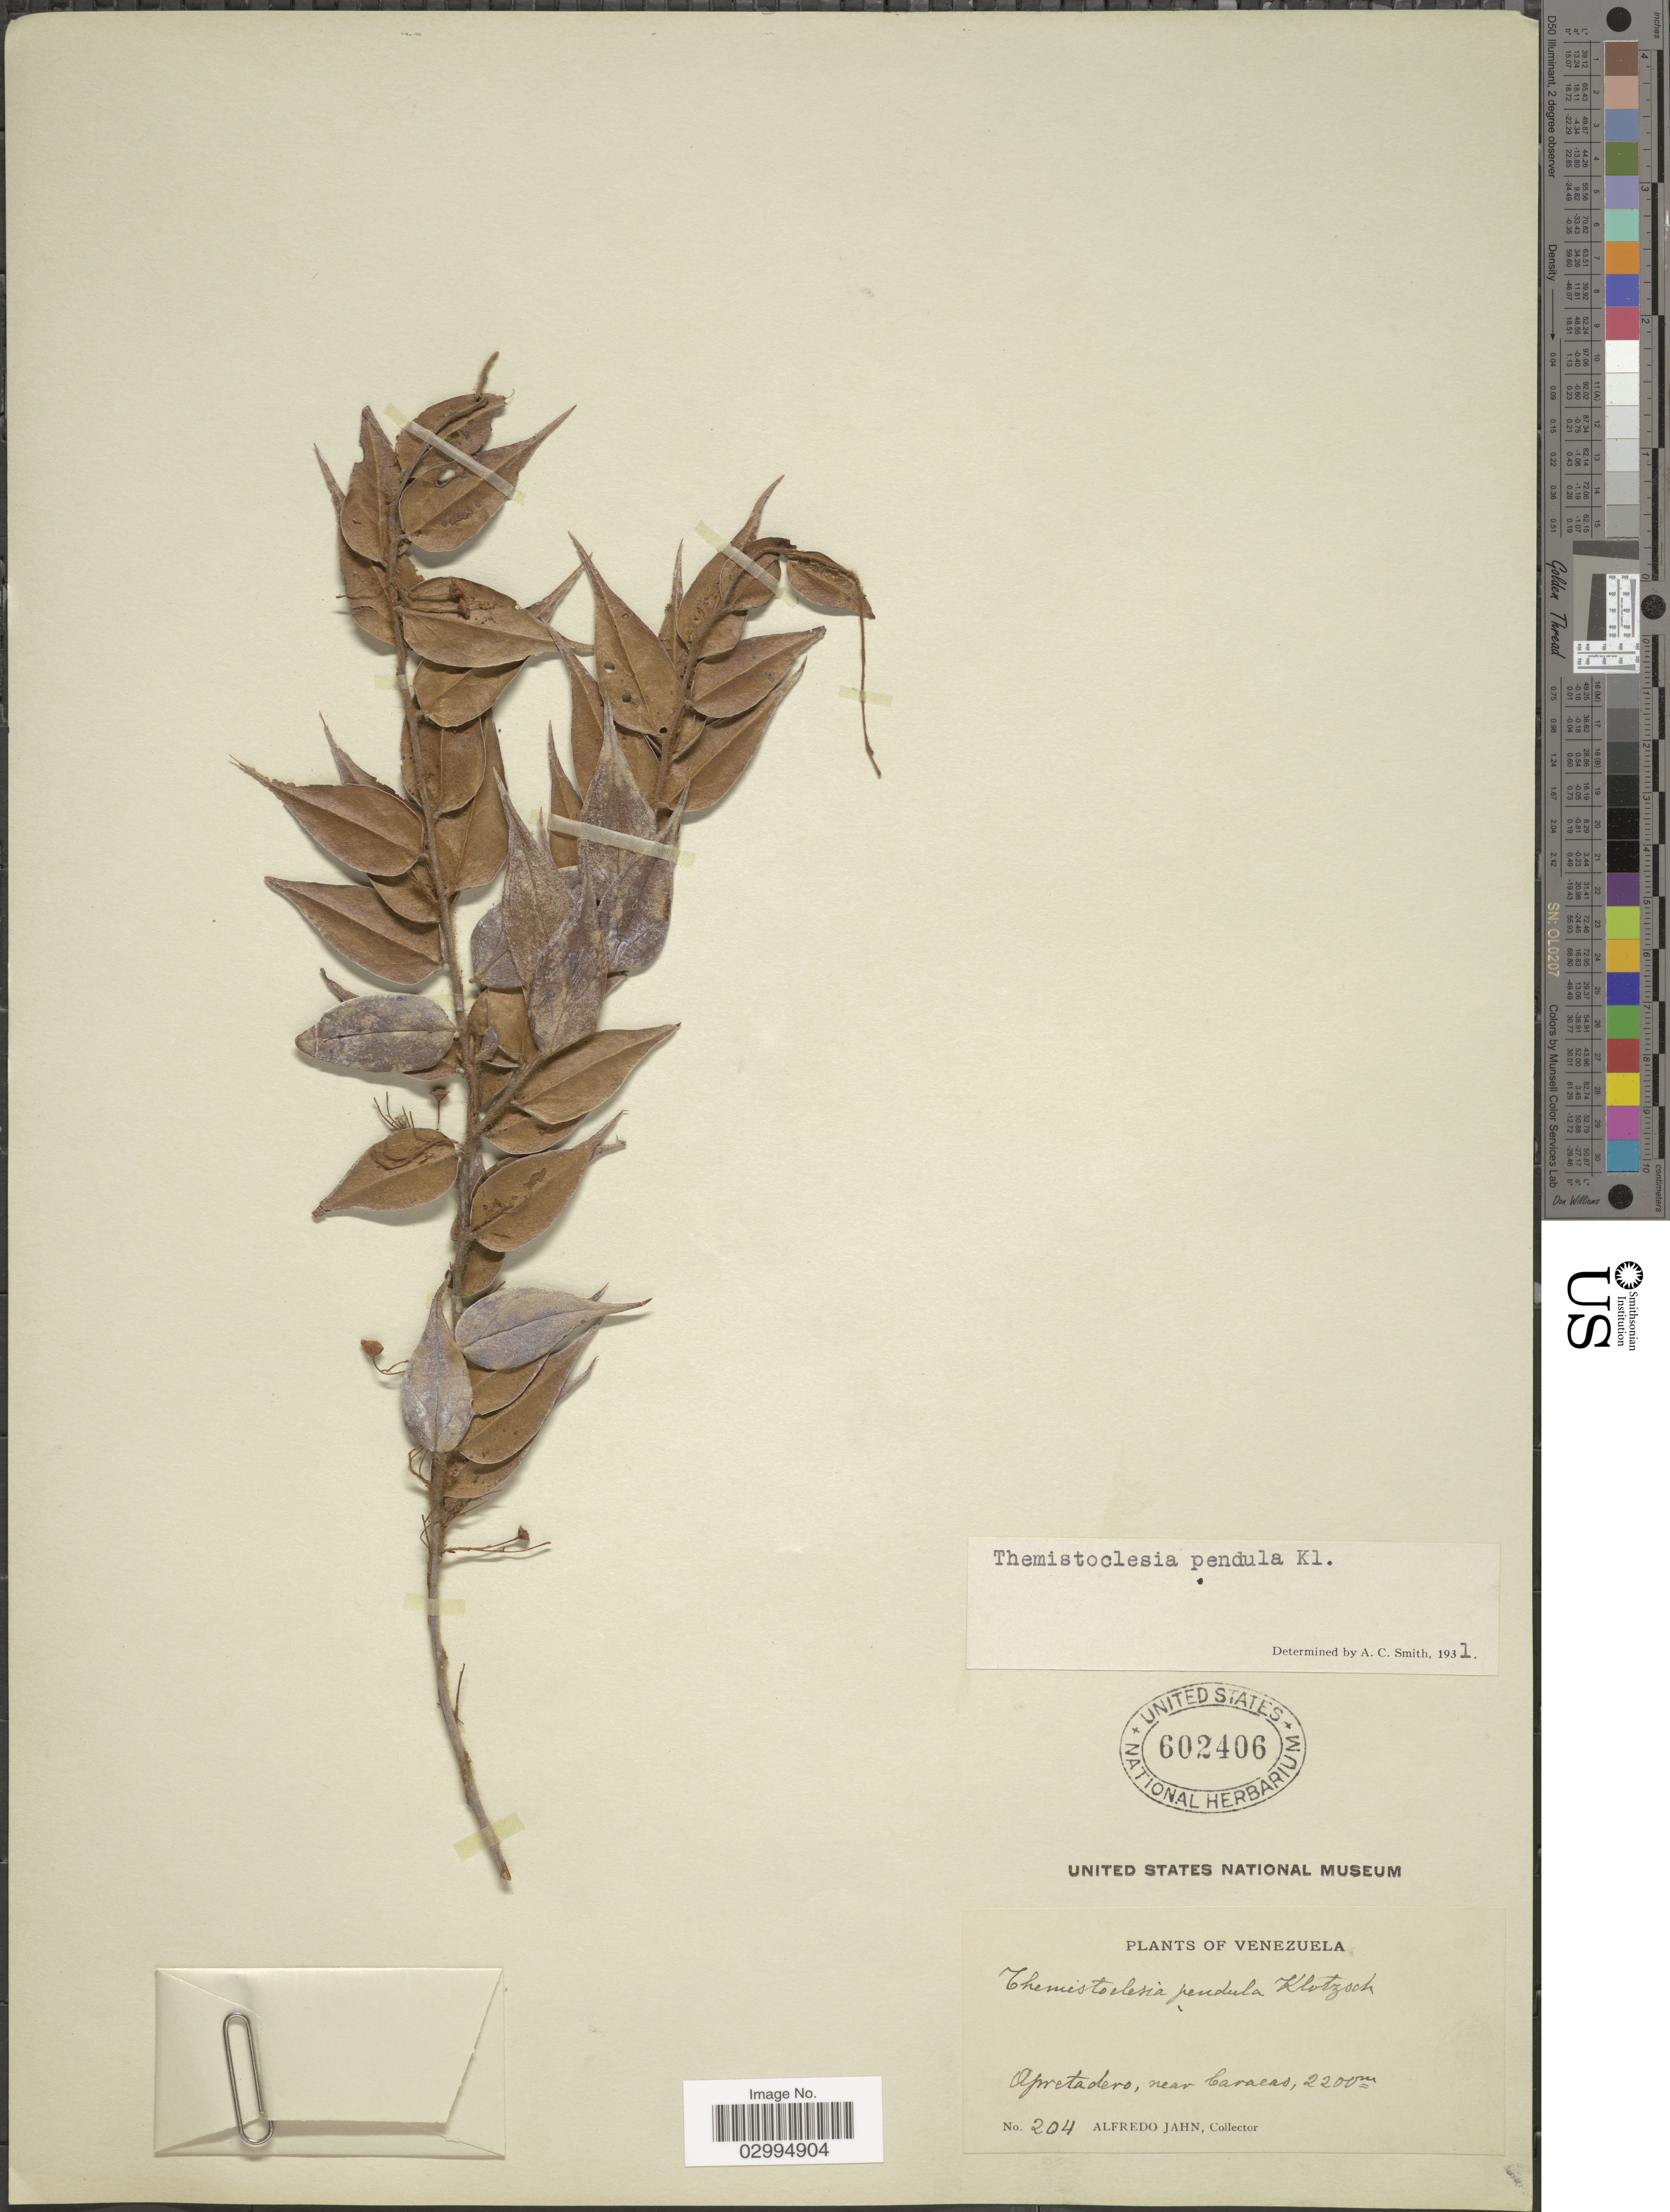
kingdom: Plantae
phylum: Tracheophyta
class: Magnoliopsida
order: Ericales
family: Ericaceae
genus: Themistoclesia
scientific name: Themistoclesia pendula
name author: Moritz ex Klotzsch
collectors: A. Jahn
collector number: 204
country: Venezuela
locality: Apretadero, near Caracas.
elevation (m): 2200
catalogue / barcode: US 602406